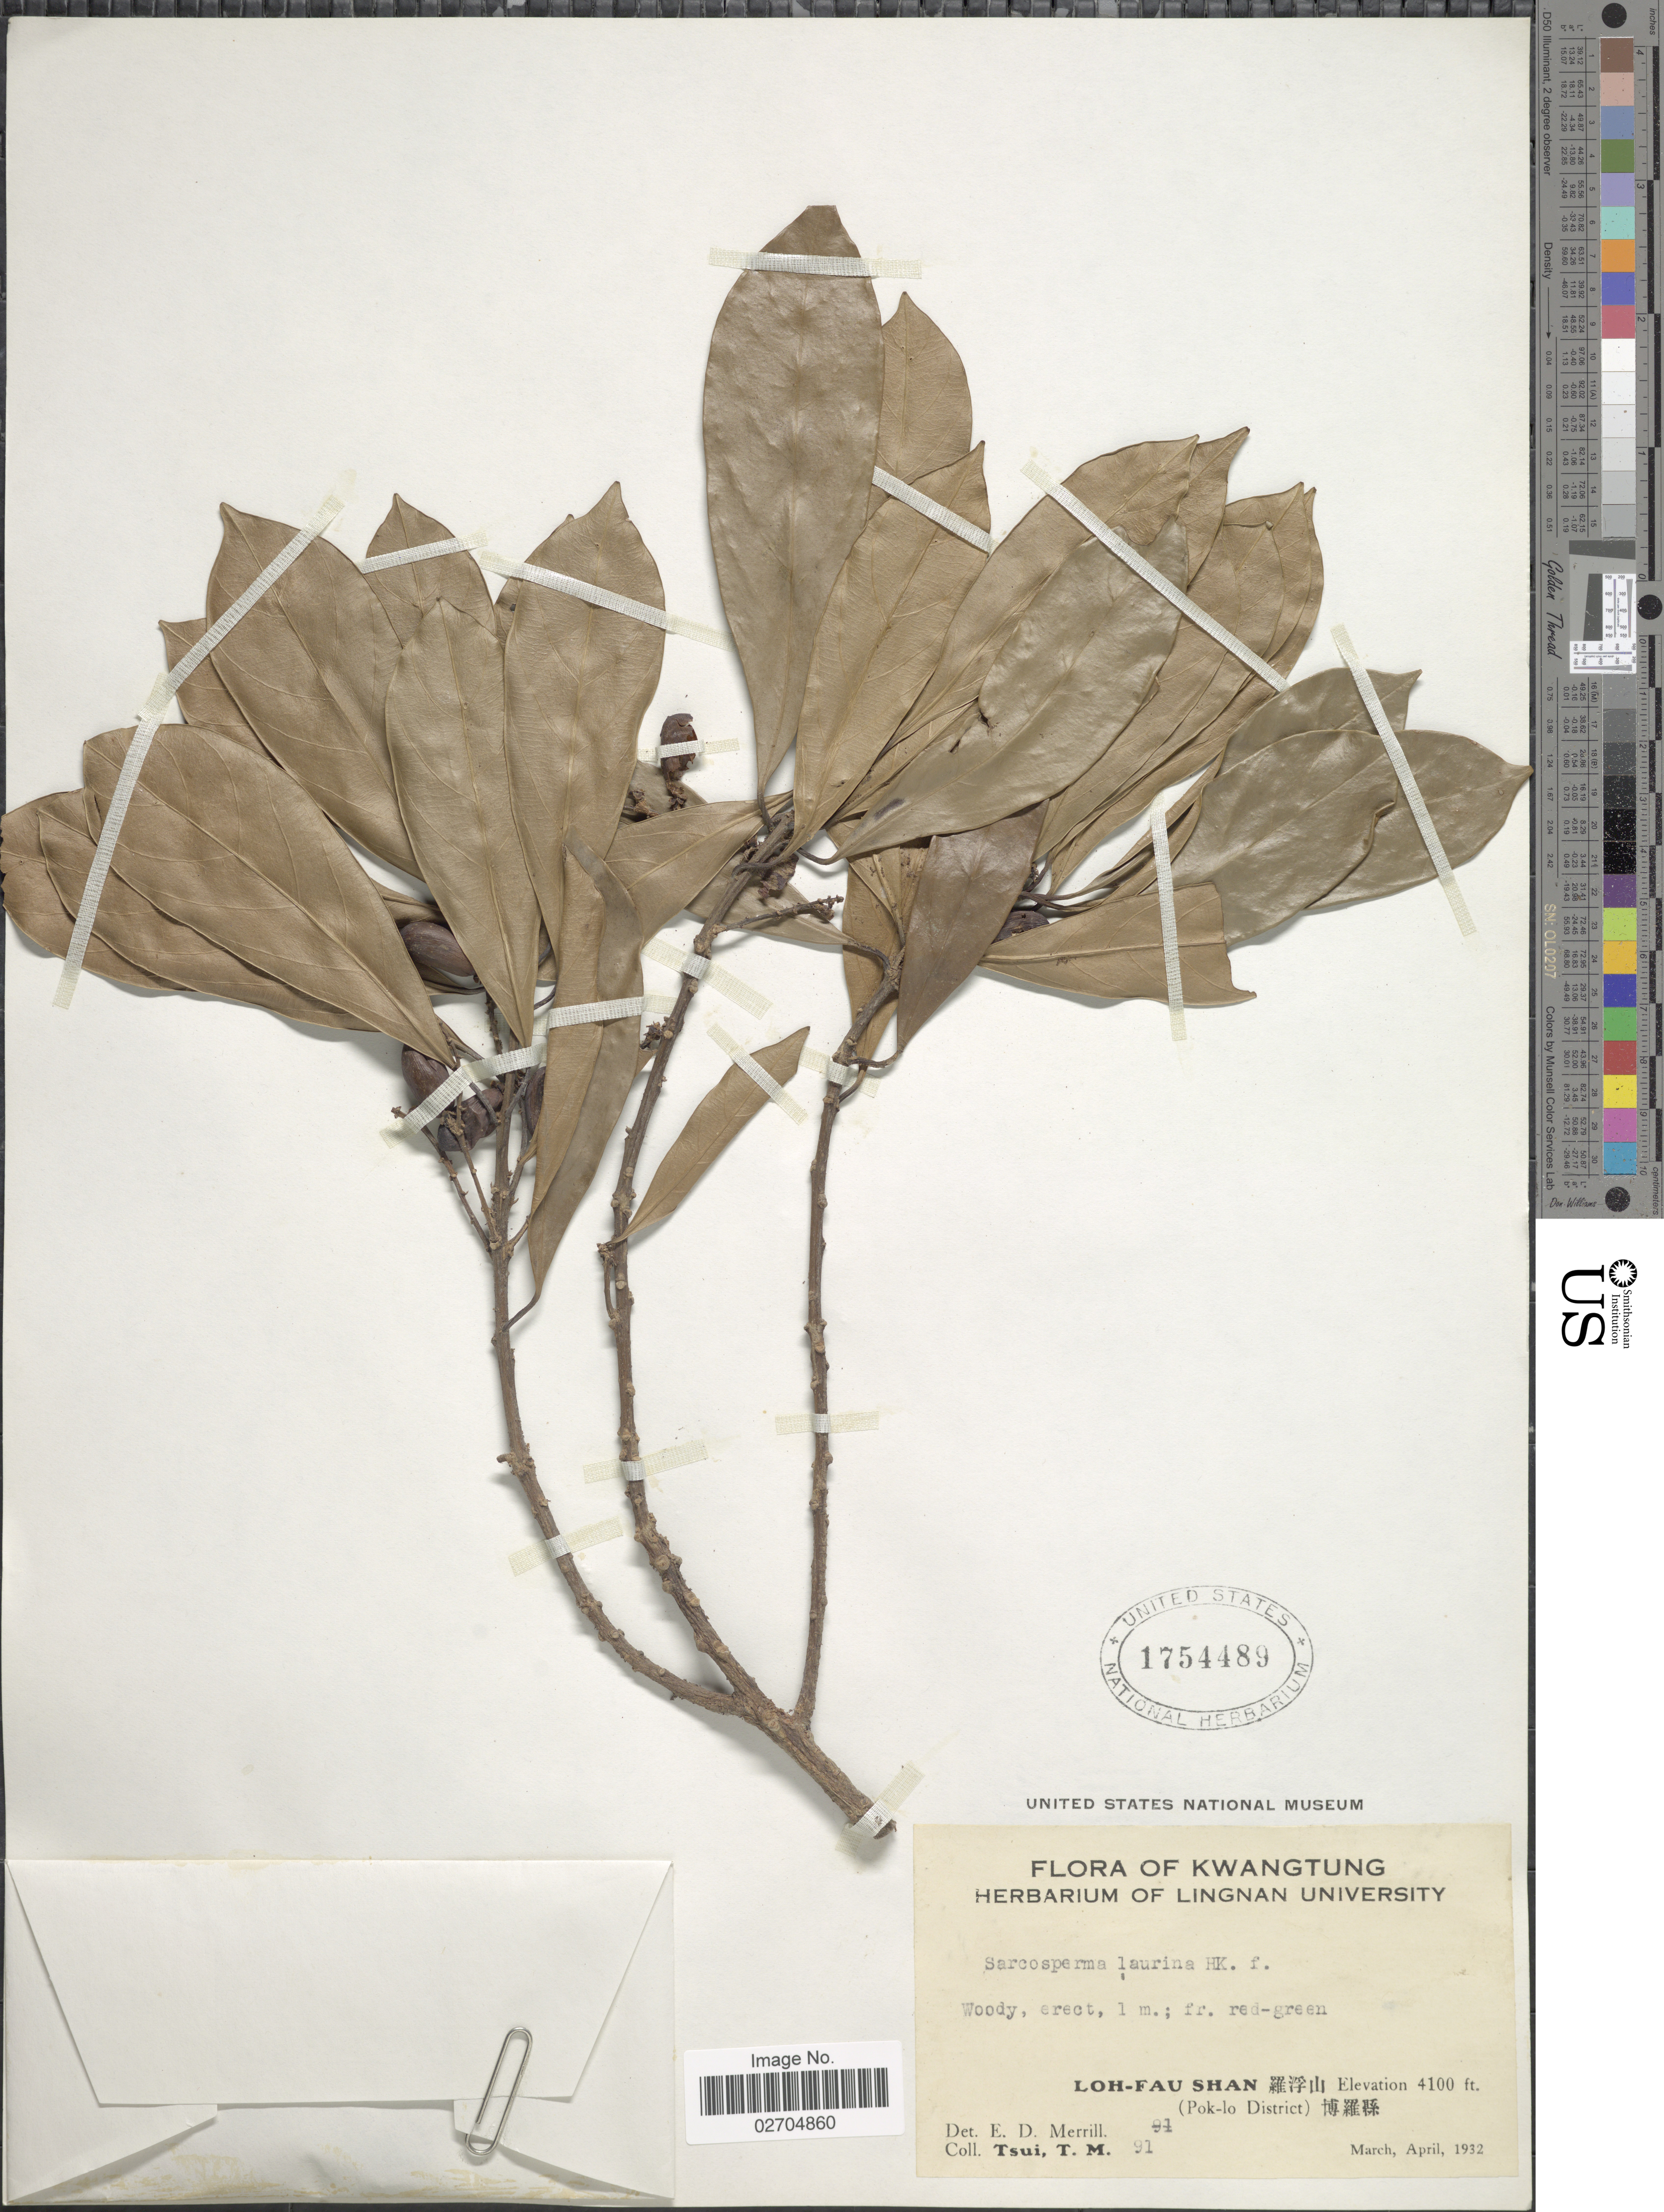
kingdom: Plantae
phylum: Tracheophyta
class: Magnoliopsida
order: Ericales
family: Sapotaceae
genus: Sarcosperma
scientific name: Sarcosperma laurinum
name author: (Benth.) Hook. f.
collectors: T. Tsui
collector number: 91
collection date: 1932-03/1932-04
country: China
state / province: Guangdong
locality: Kwangtung, Loh-Fau Shan. (Pok-lo District).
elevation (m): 1250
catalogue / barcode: US 1754489